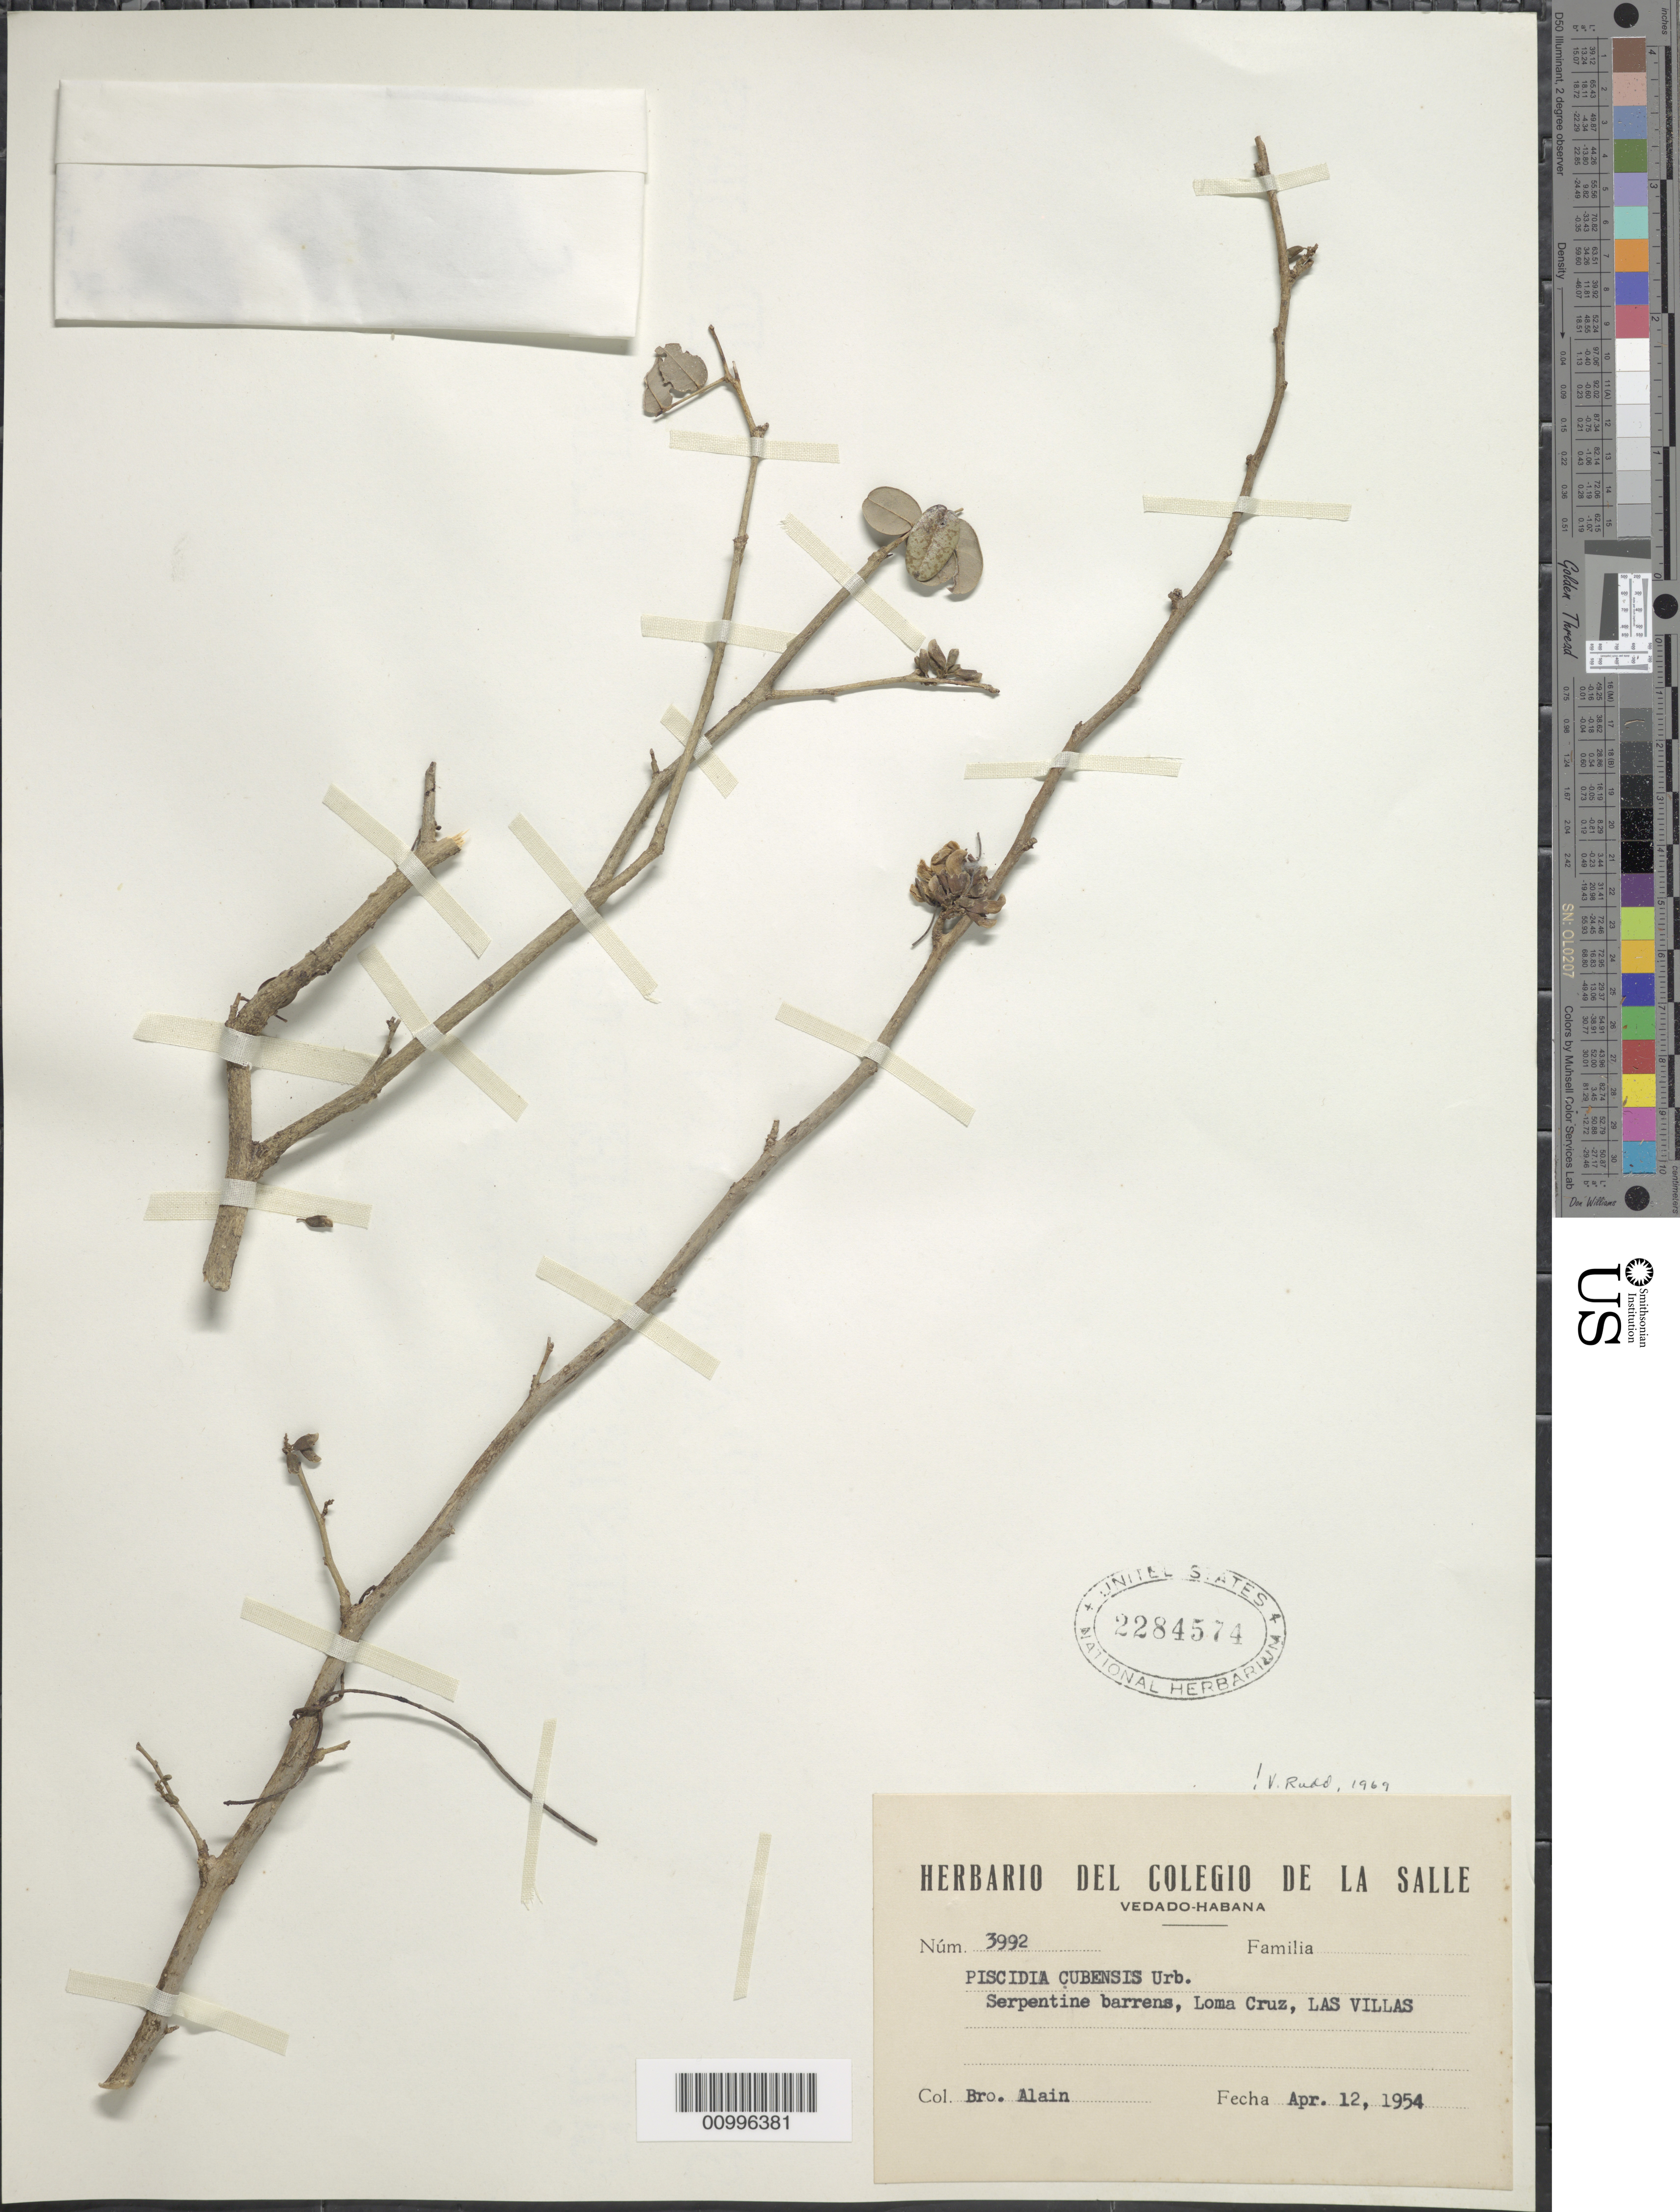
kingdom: Plantae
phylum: Tracheophyta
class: Magnoliopsida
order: Fabales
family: Fabaceae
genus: Piscidia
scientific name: Piscidia cubensis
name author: Urb.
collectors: A. H. Liogier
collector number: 3992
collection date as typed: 12 Apr 1954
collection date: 1954-04-12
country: Cuba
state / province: La Habana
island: Cuba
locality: Serpentine barrens, Loma Cruz, Las Villa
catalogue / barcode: US 2284574